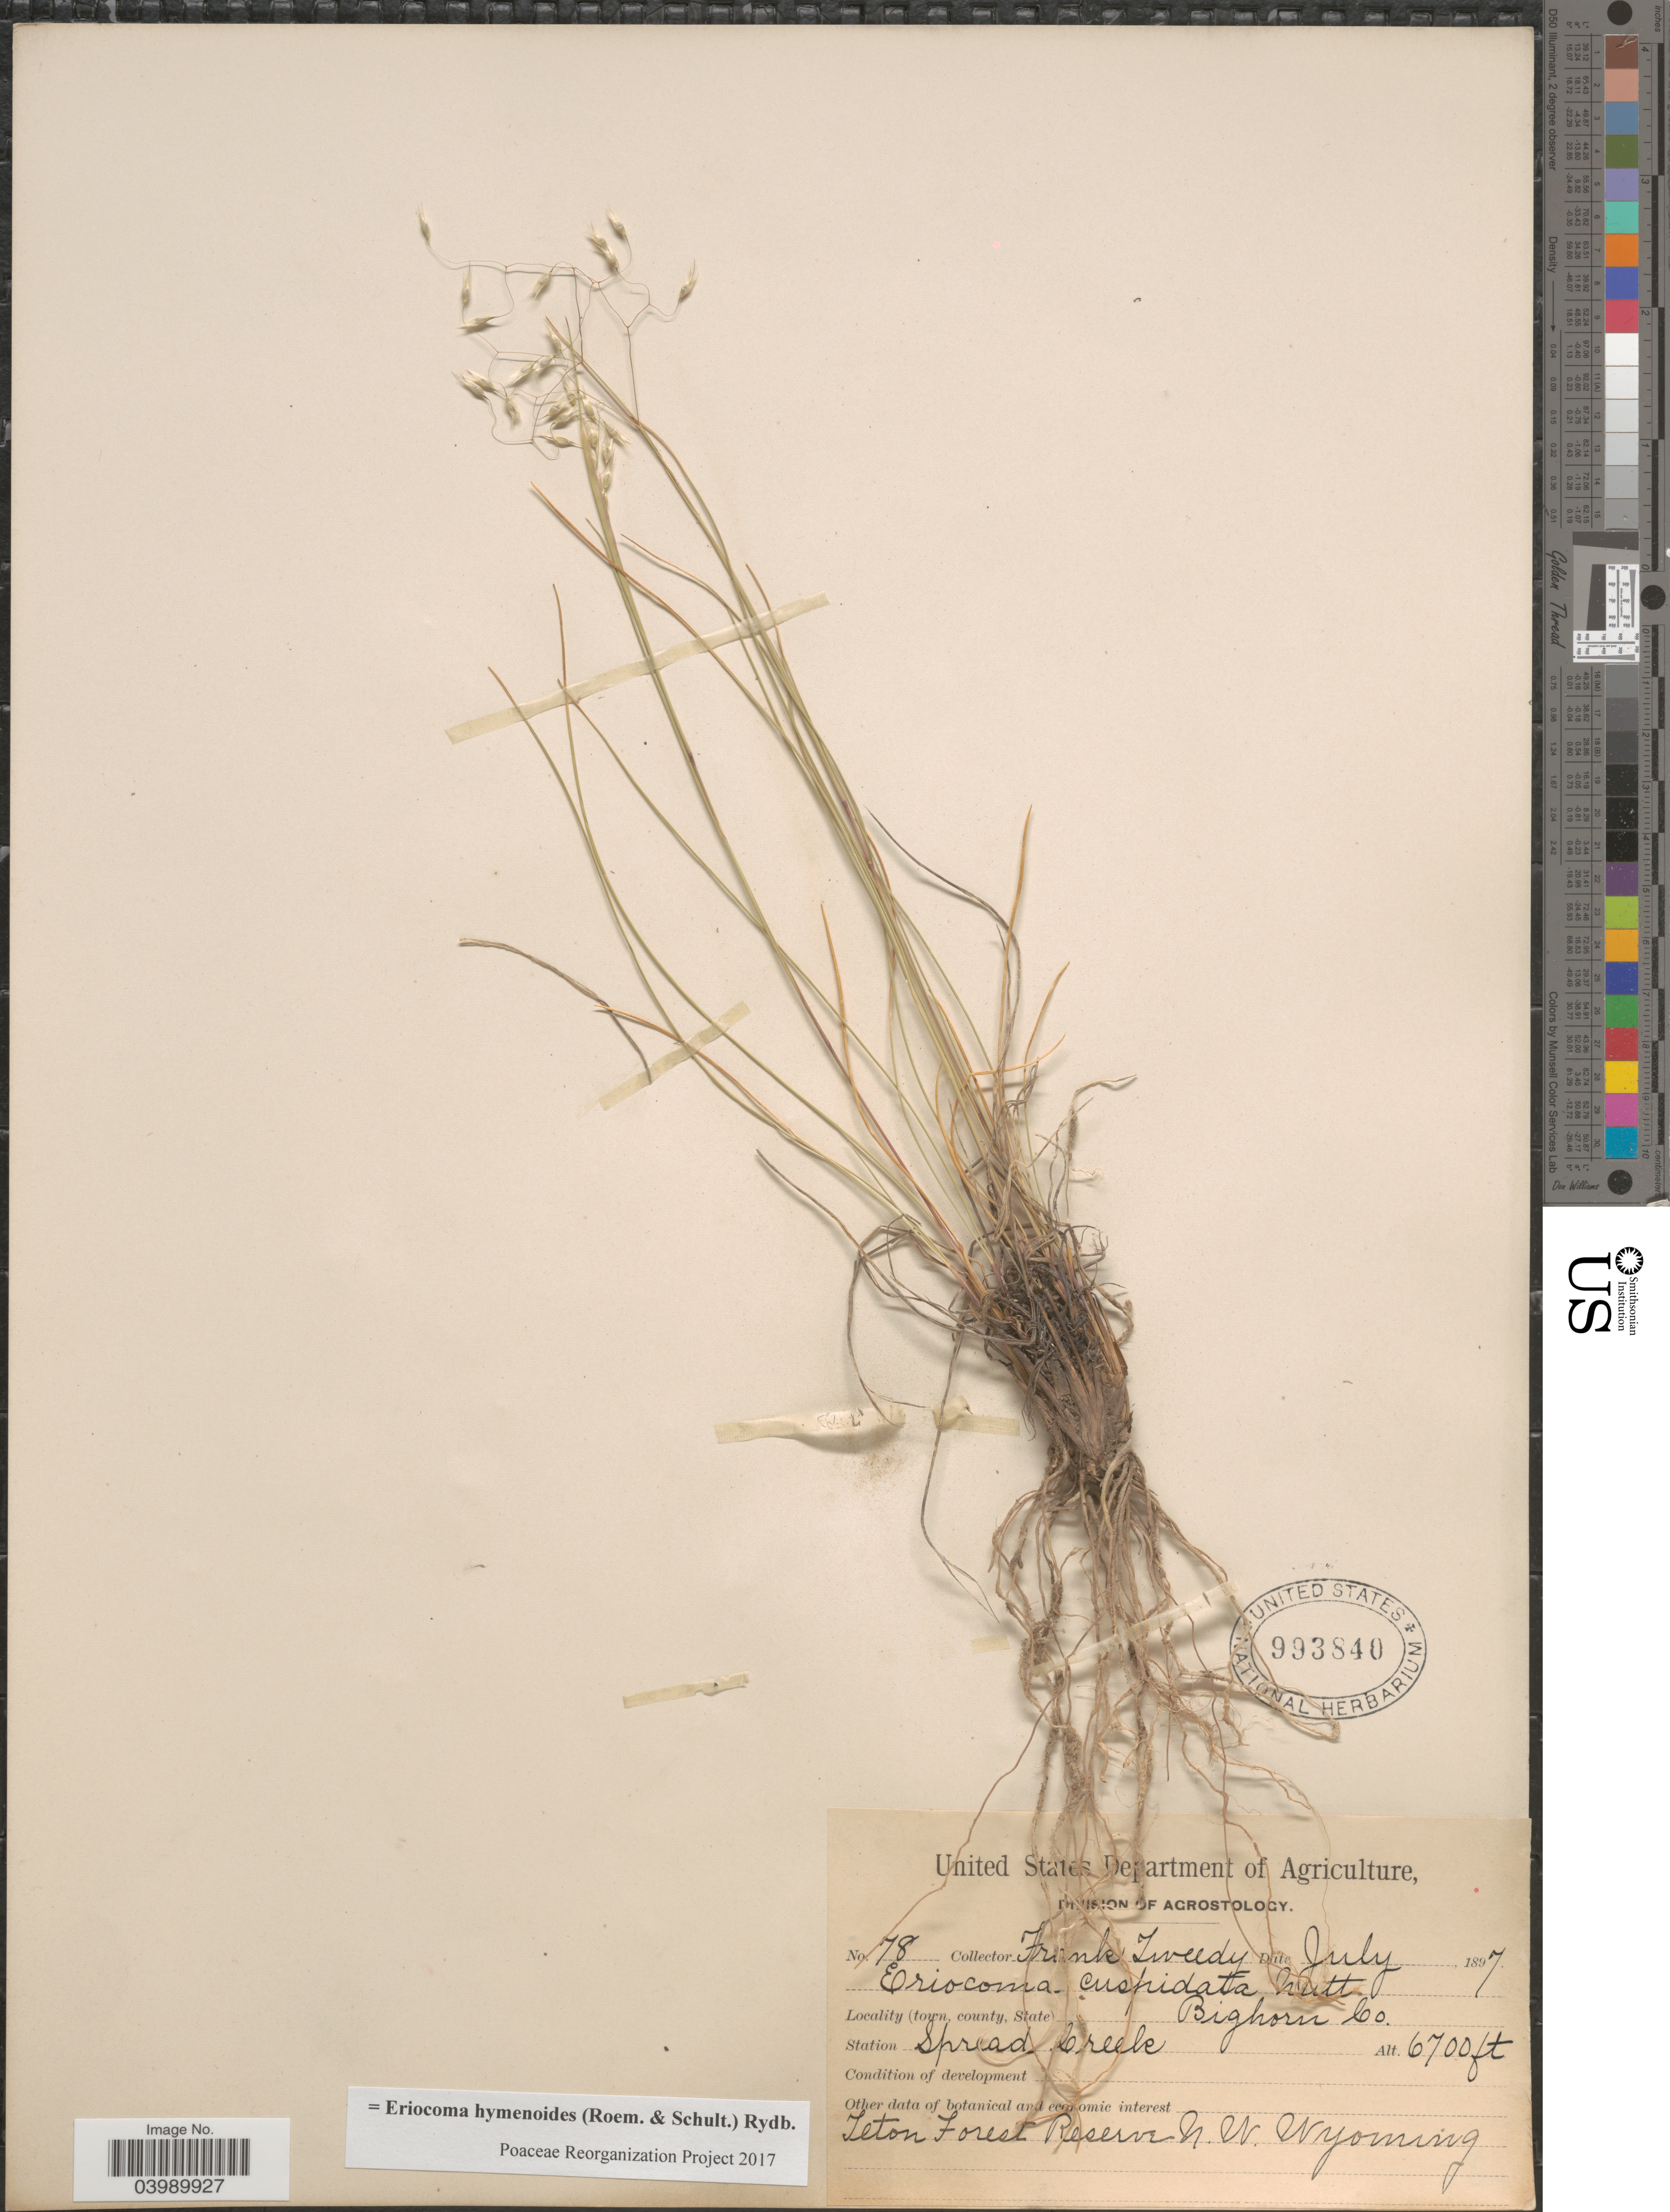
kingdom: Plantae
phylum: Tracheophyta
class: Liliopsida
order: Poales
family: Poaceae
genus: Eriocoma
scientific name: Eriocoma hymenoides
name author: (Roem. & Schult.) Rydb.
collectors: F. Tweedy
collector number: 78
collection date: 1897-07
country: United States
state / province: Wyoming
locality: Bighorn Co. Station Spread Creek. Teton Forest Reserve N.W. Wyoming.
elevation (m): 2042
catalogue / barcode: US 993840